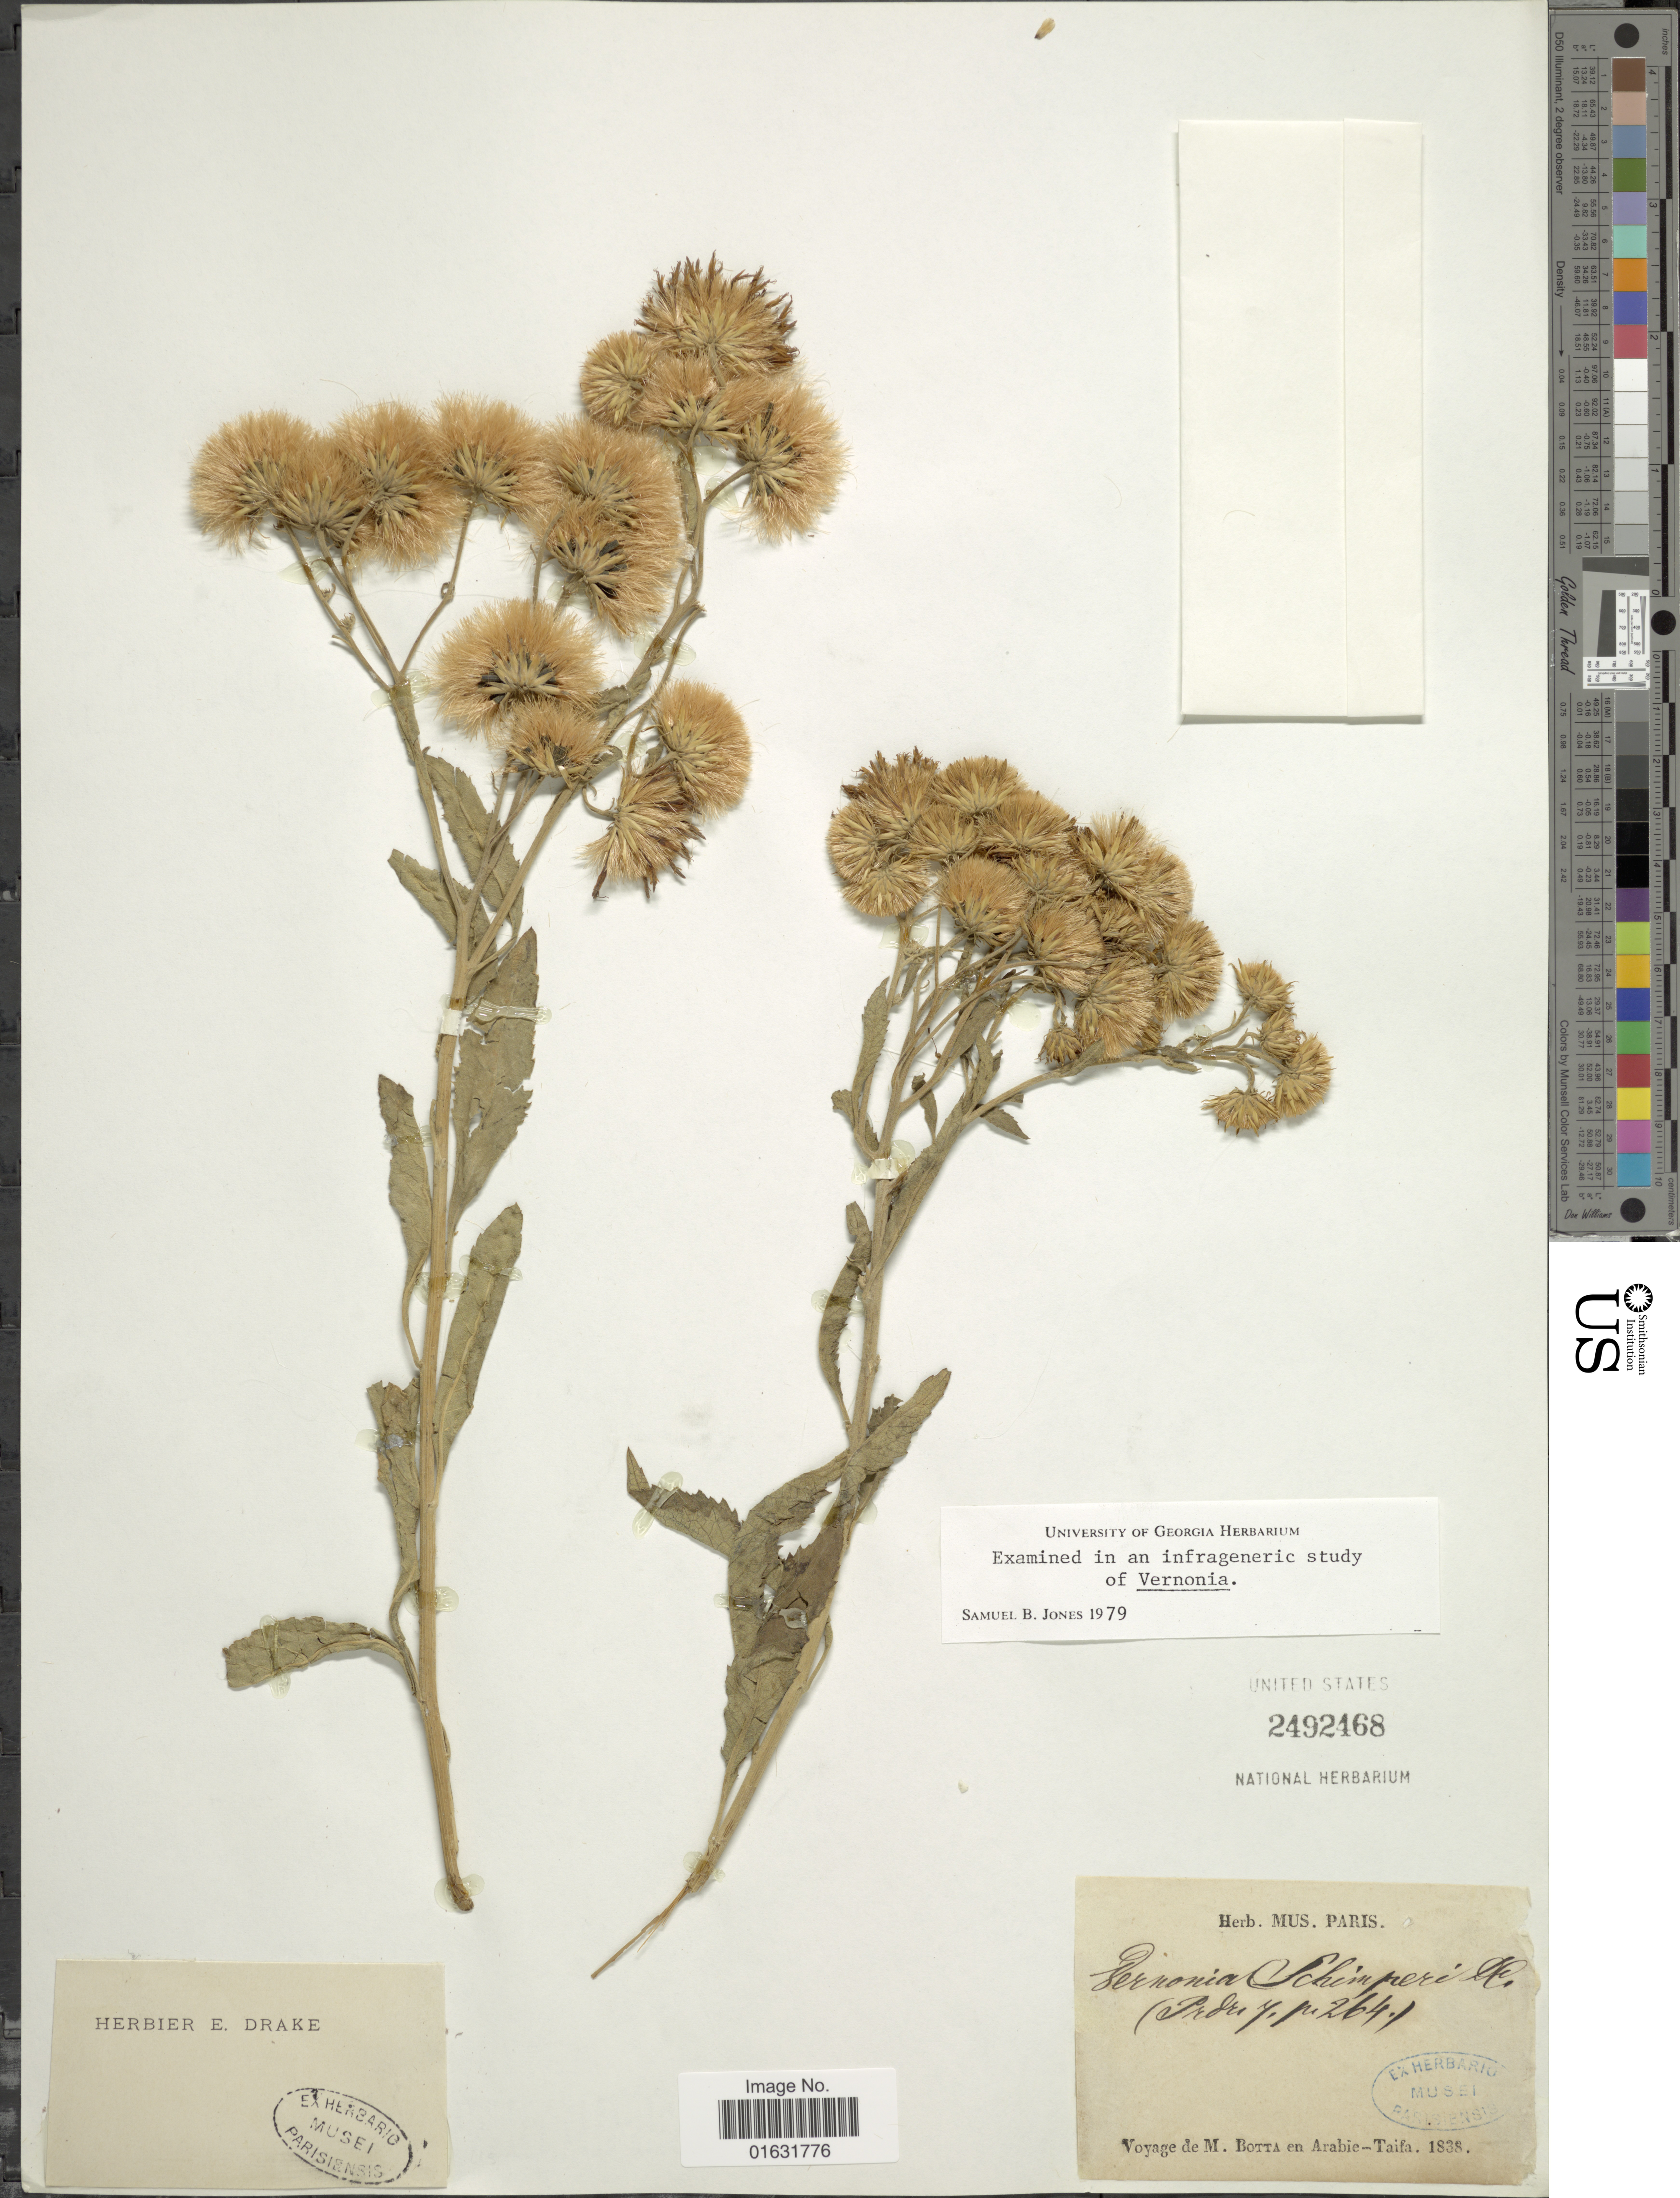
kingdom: Plantae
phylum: Tracheophyta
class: Magnoliopsida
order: Asterales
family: Asteraceae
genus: Baccharoides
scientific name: Baccharoides schimperi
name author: (DC.) Isawumi et al.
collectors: M. Botta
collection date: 1838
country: Saudi Arabia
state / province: Makkah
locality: En Arabie-Taifa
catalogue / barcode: US 2492468